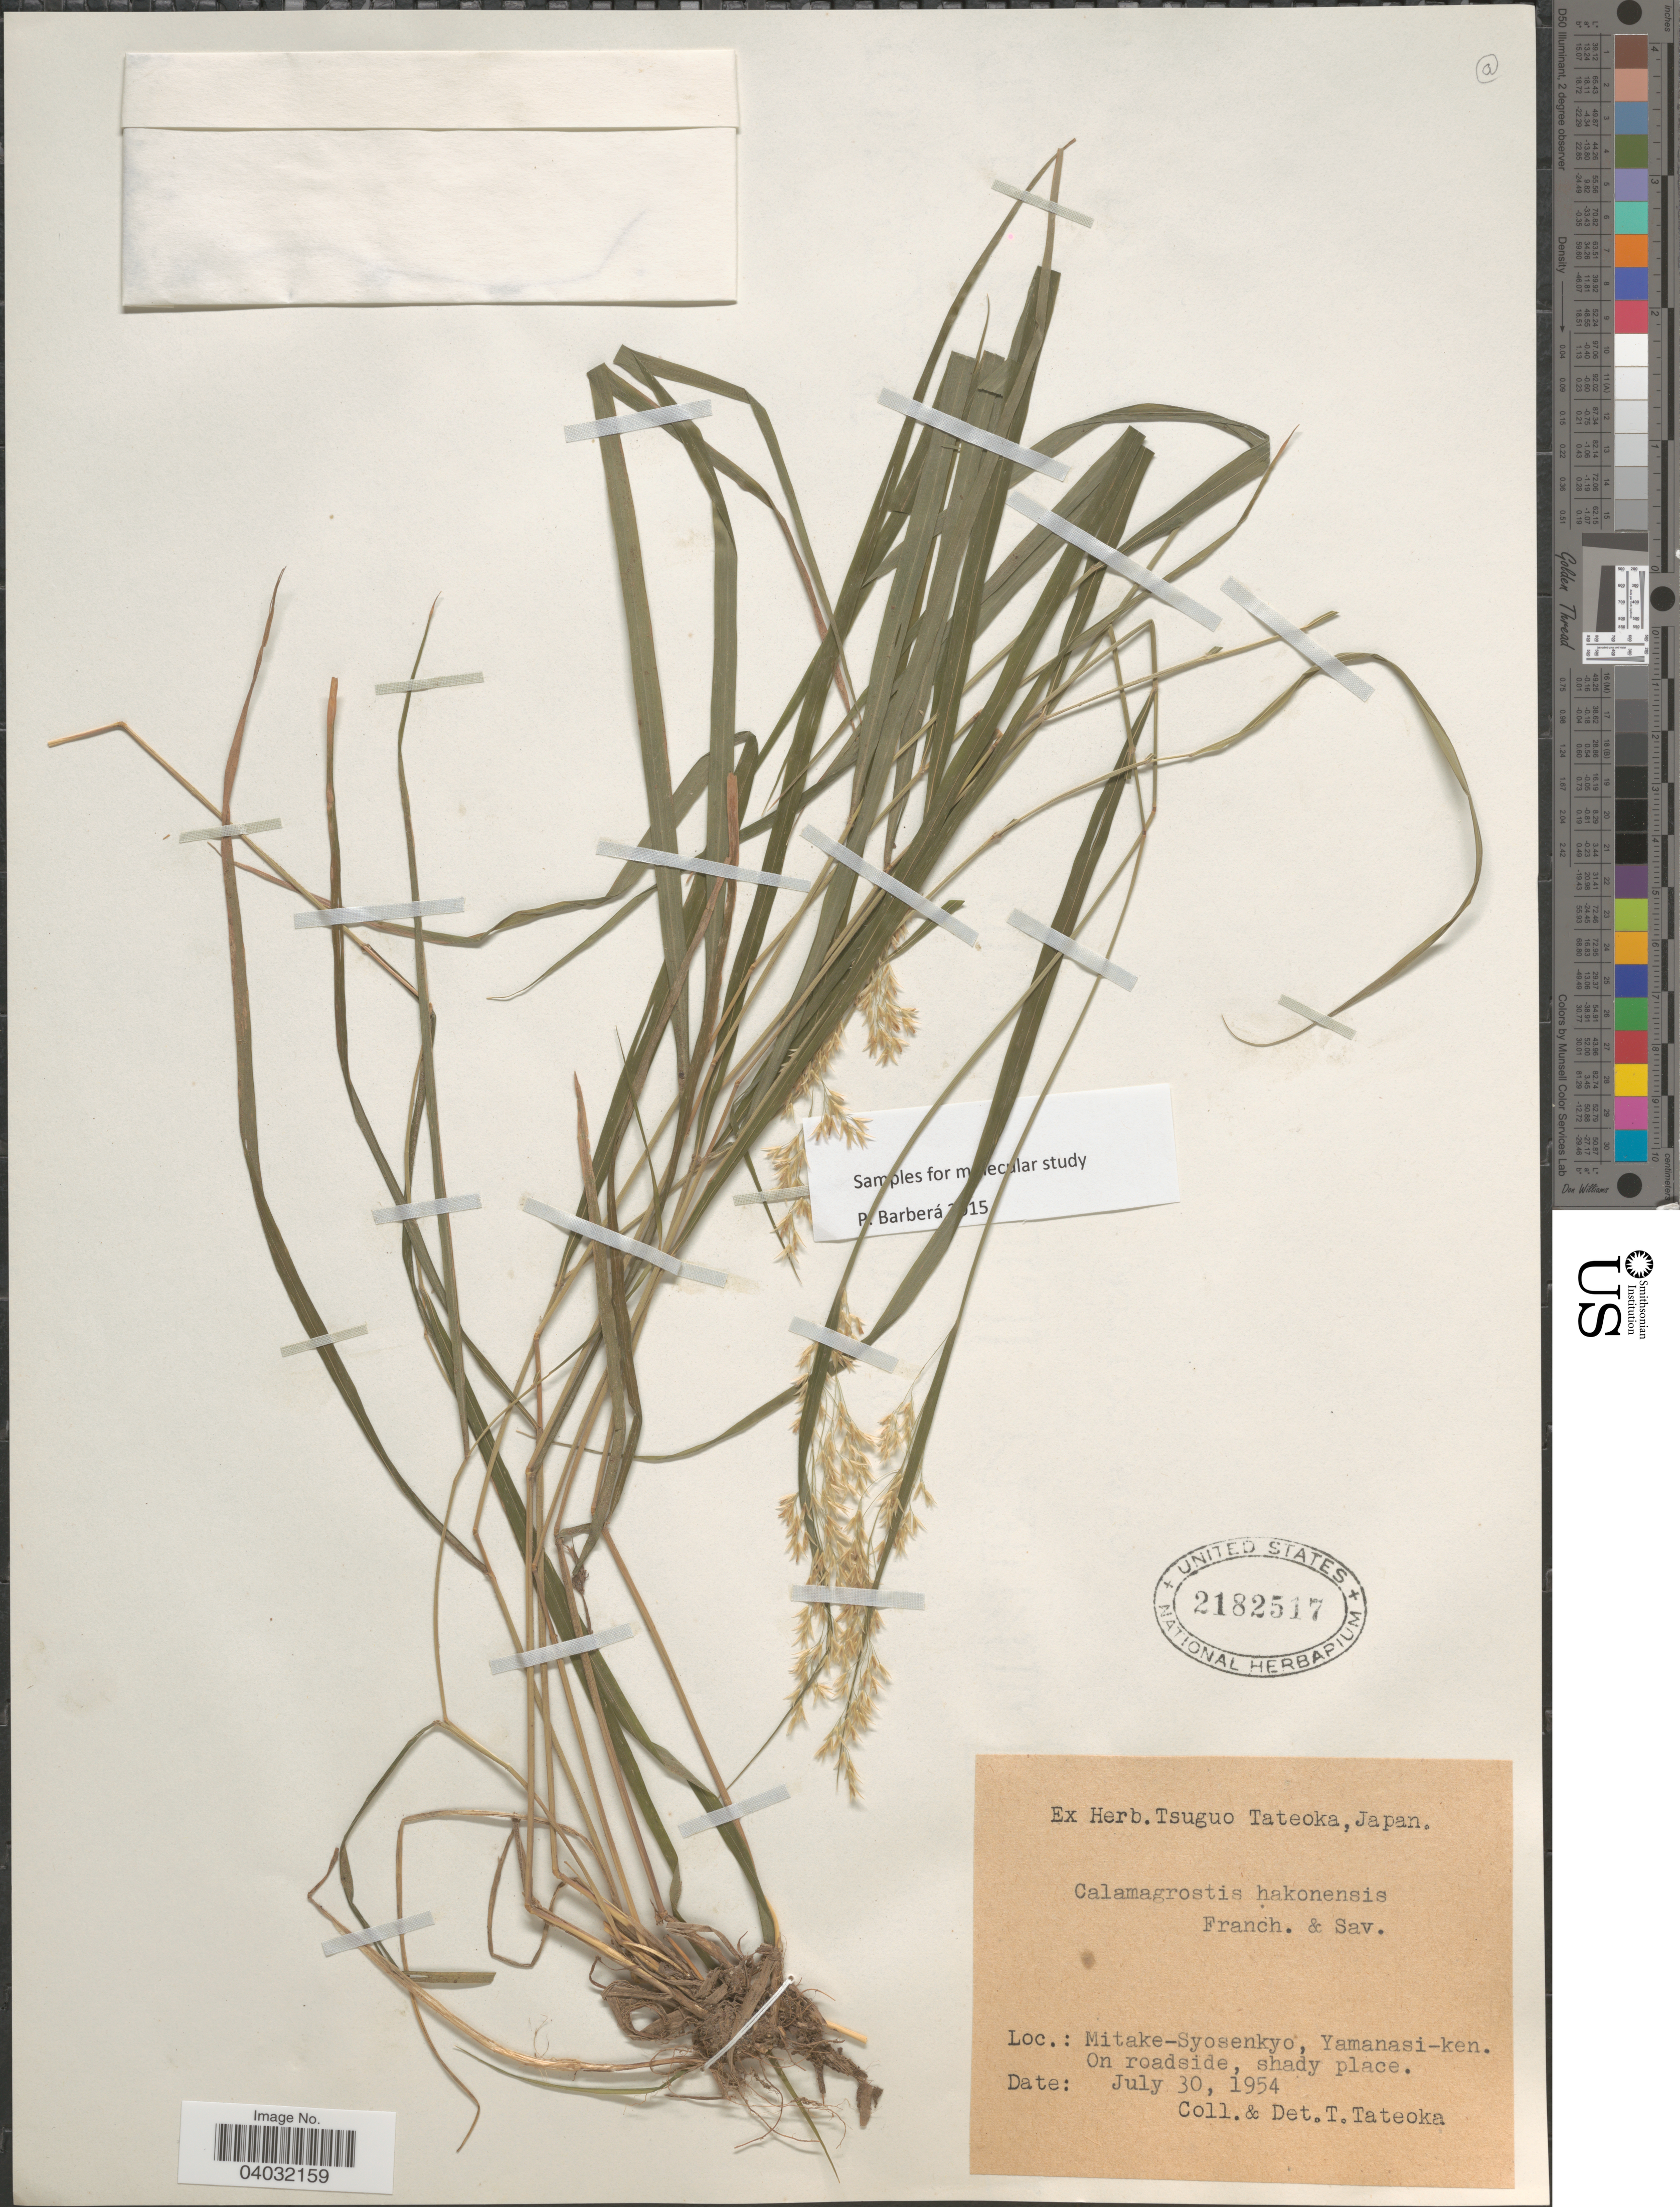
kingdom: Plantae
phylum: Tracheophyta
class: Liliopsida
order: Poales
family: Poaceae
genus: Calamagrostis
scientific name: Calamagrostis hakonensis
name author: Franch. & Sav.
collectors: T. Tateoka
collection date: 1954-07-30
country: Japan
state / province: Yamanasi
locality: Mitake-Syosenkyo, Yamanasi-ken.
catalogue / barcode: US 2182517